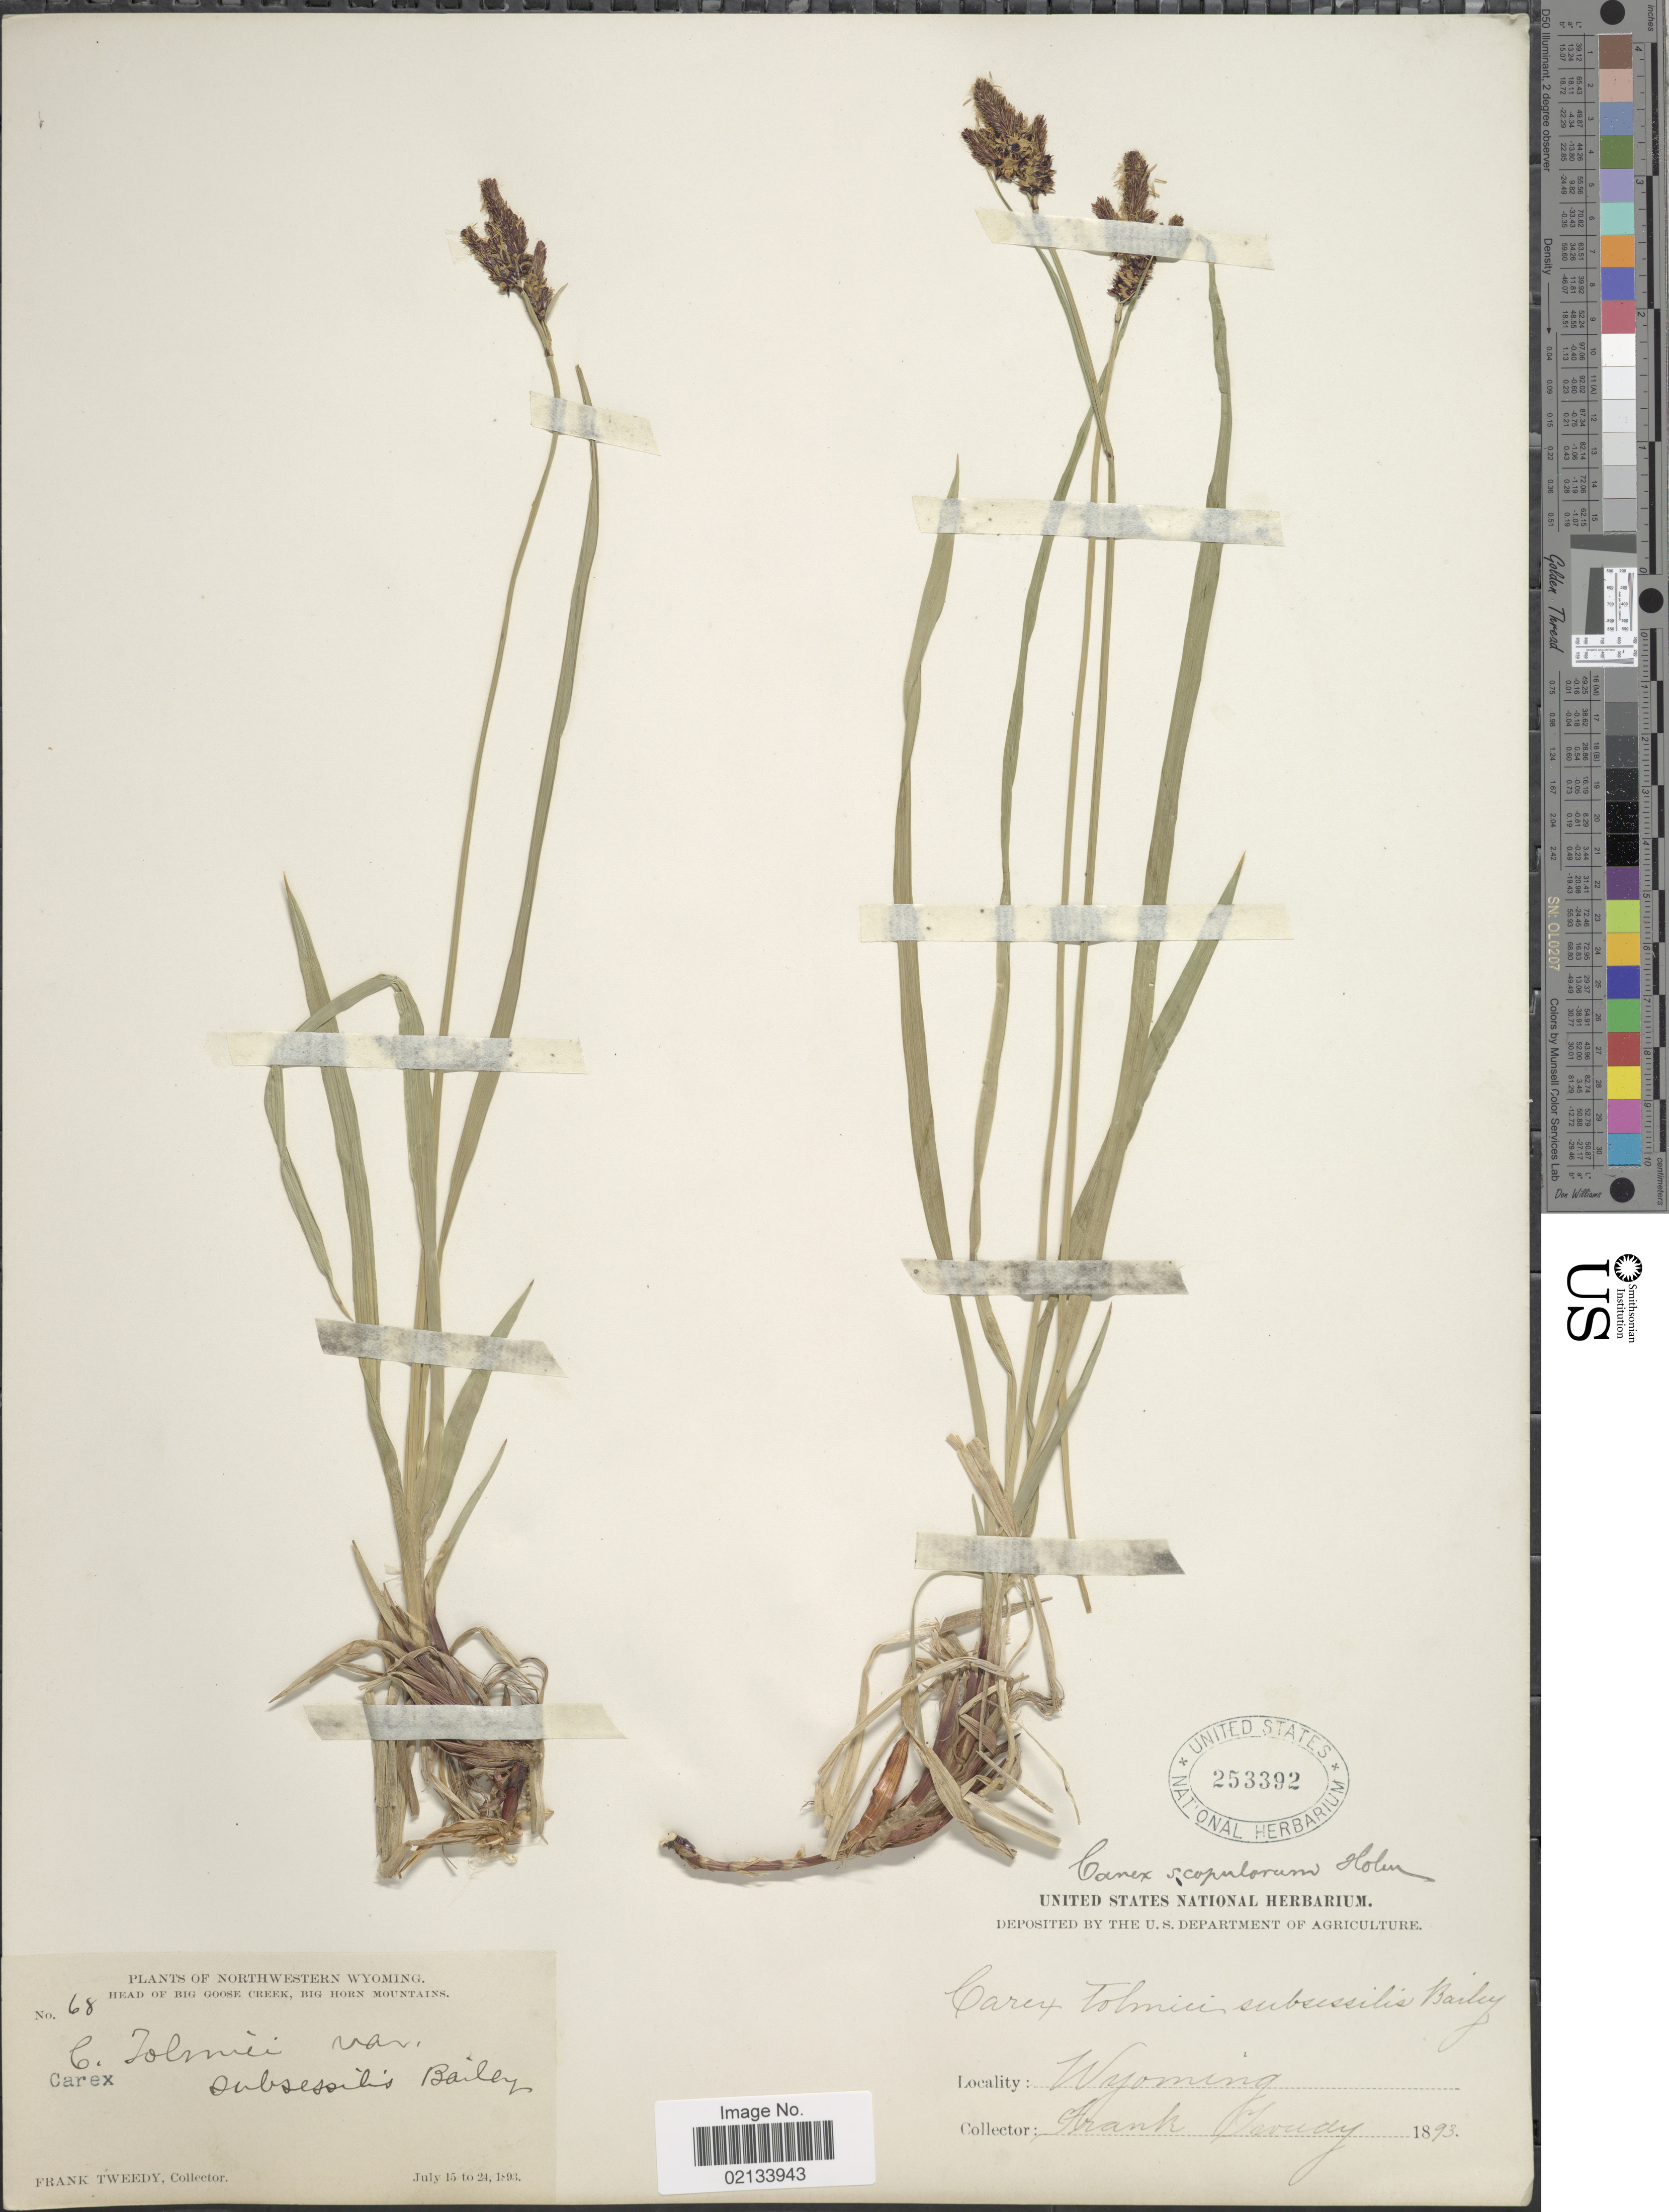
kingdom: Plantae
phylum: Tracheophyta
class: Liliopsida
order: Poales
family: Cyperaceae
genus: Carex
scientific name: Carex scopulorum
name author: Holm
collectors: F. Tweedy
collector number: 68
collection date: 1893-07-15/1893-07-24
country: United States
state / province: Wyoming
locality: Northwestern Wyoming, Head of Big Goose Creek, Big Horn Mountains.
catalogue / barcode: US 253392